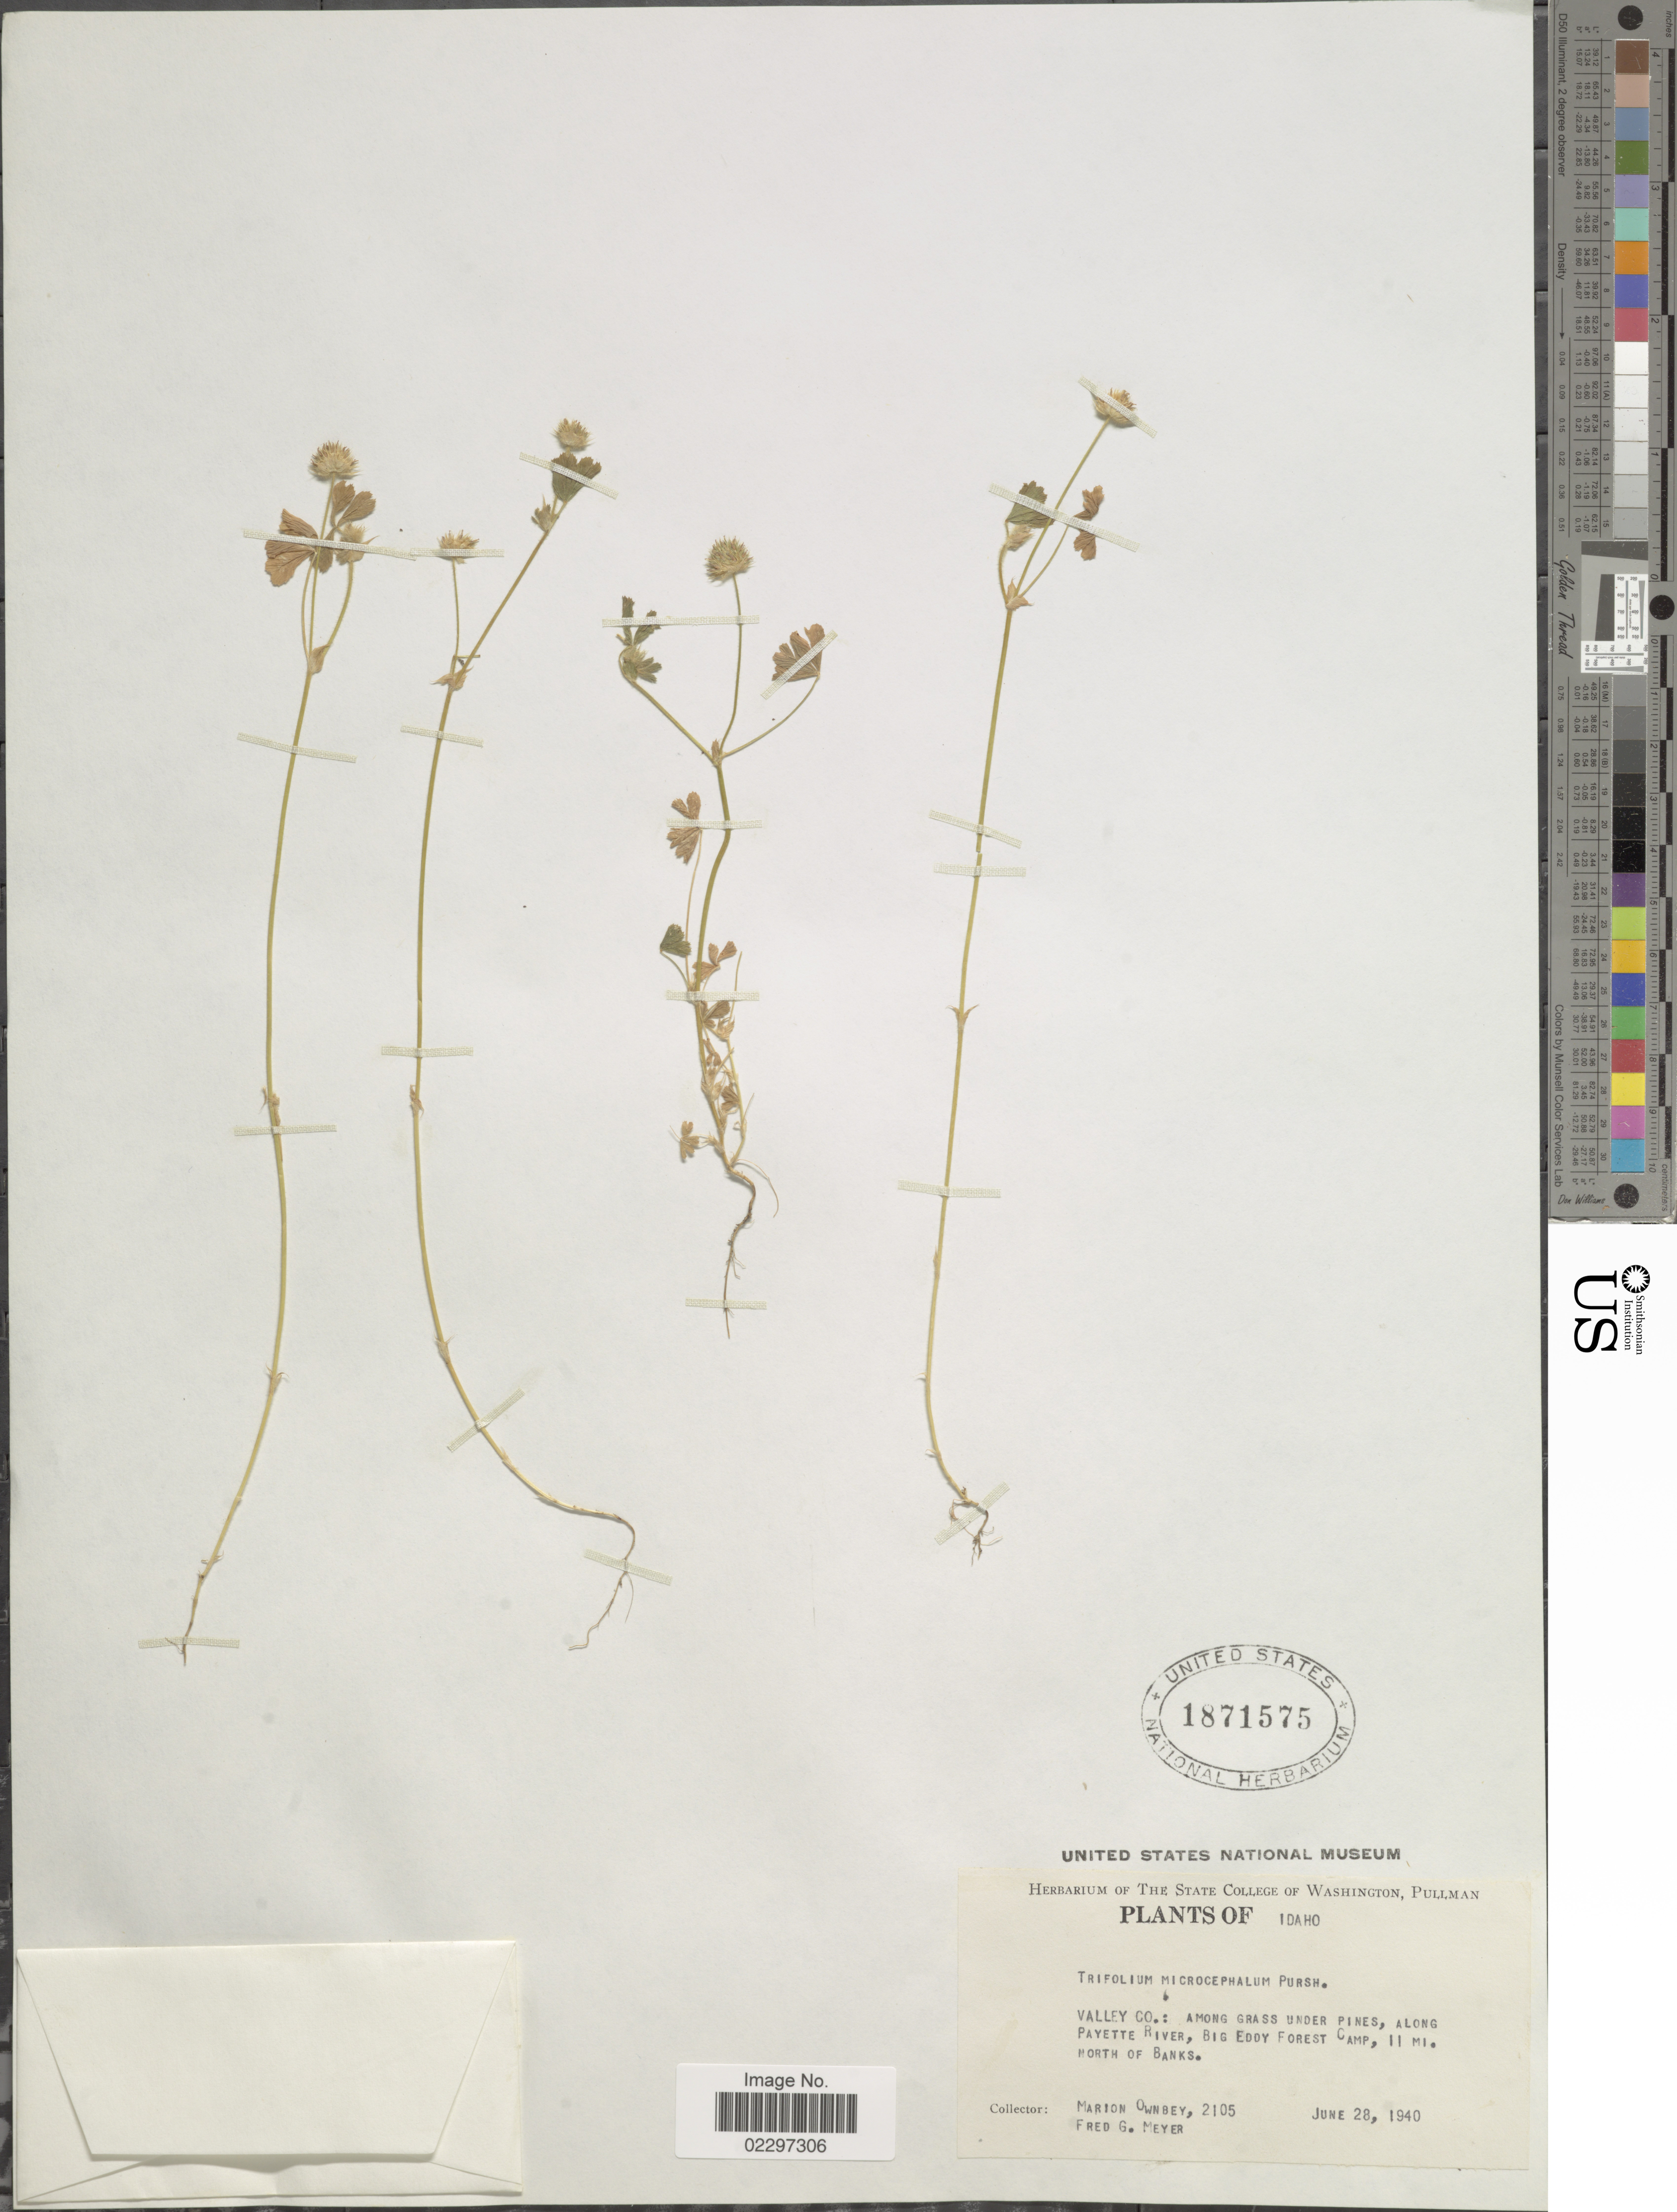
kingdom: Plantae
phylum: Tracheophyta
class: Magnoliopsida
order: Fabales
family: Fabaceae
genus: Trifolium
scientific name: Trifolium microcephalum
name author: Pursh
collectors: M. Ownbey & F. G. Meyer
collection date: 1940-06-28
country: United States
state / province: Idaho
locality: Valley Co.: Among grass under pines, along Payette River, Big Eddy Forest Camp, 11 mi. North of Banks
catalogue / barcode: US 1871575